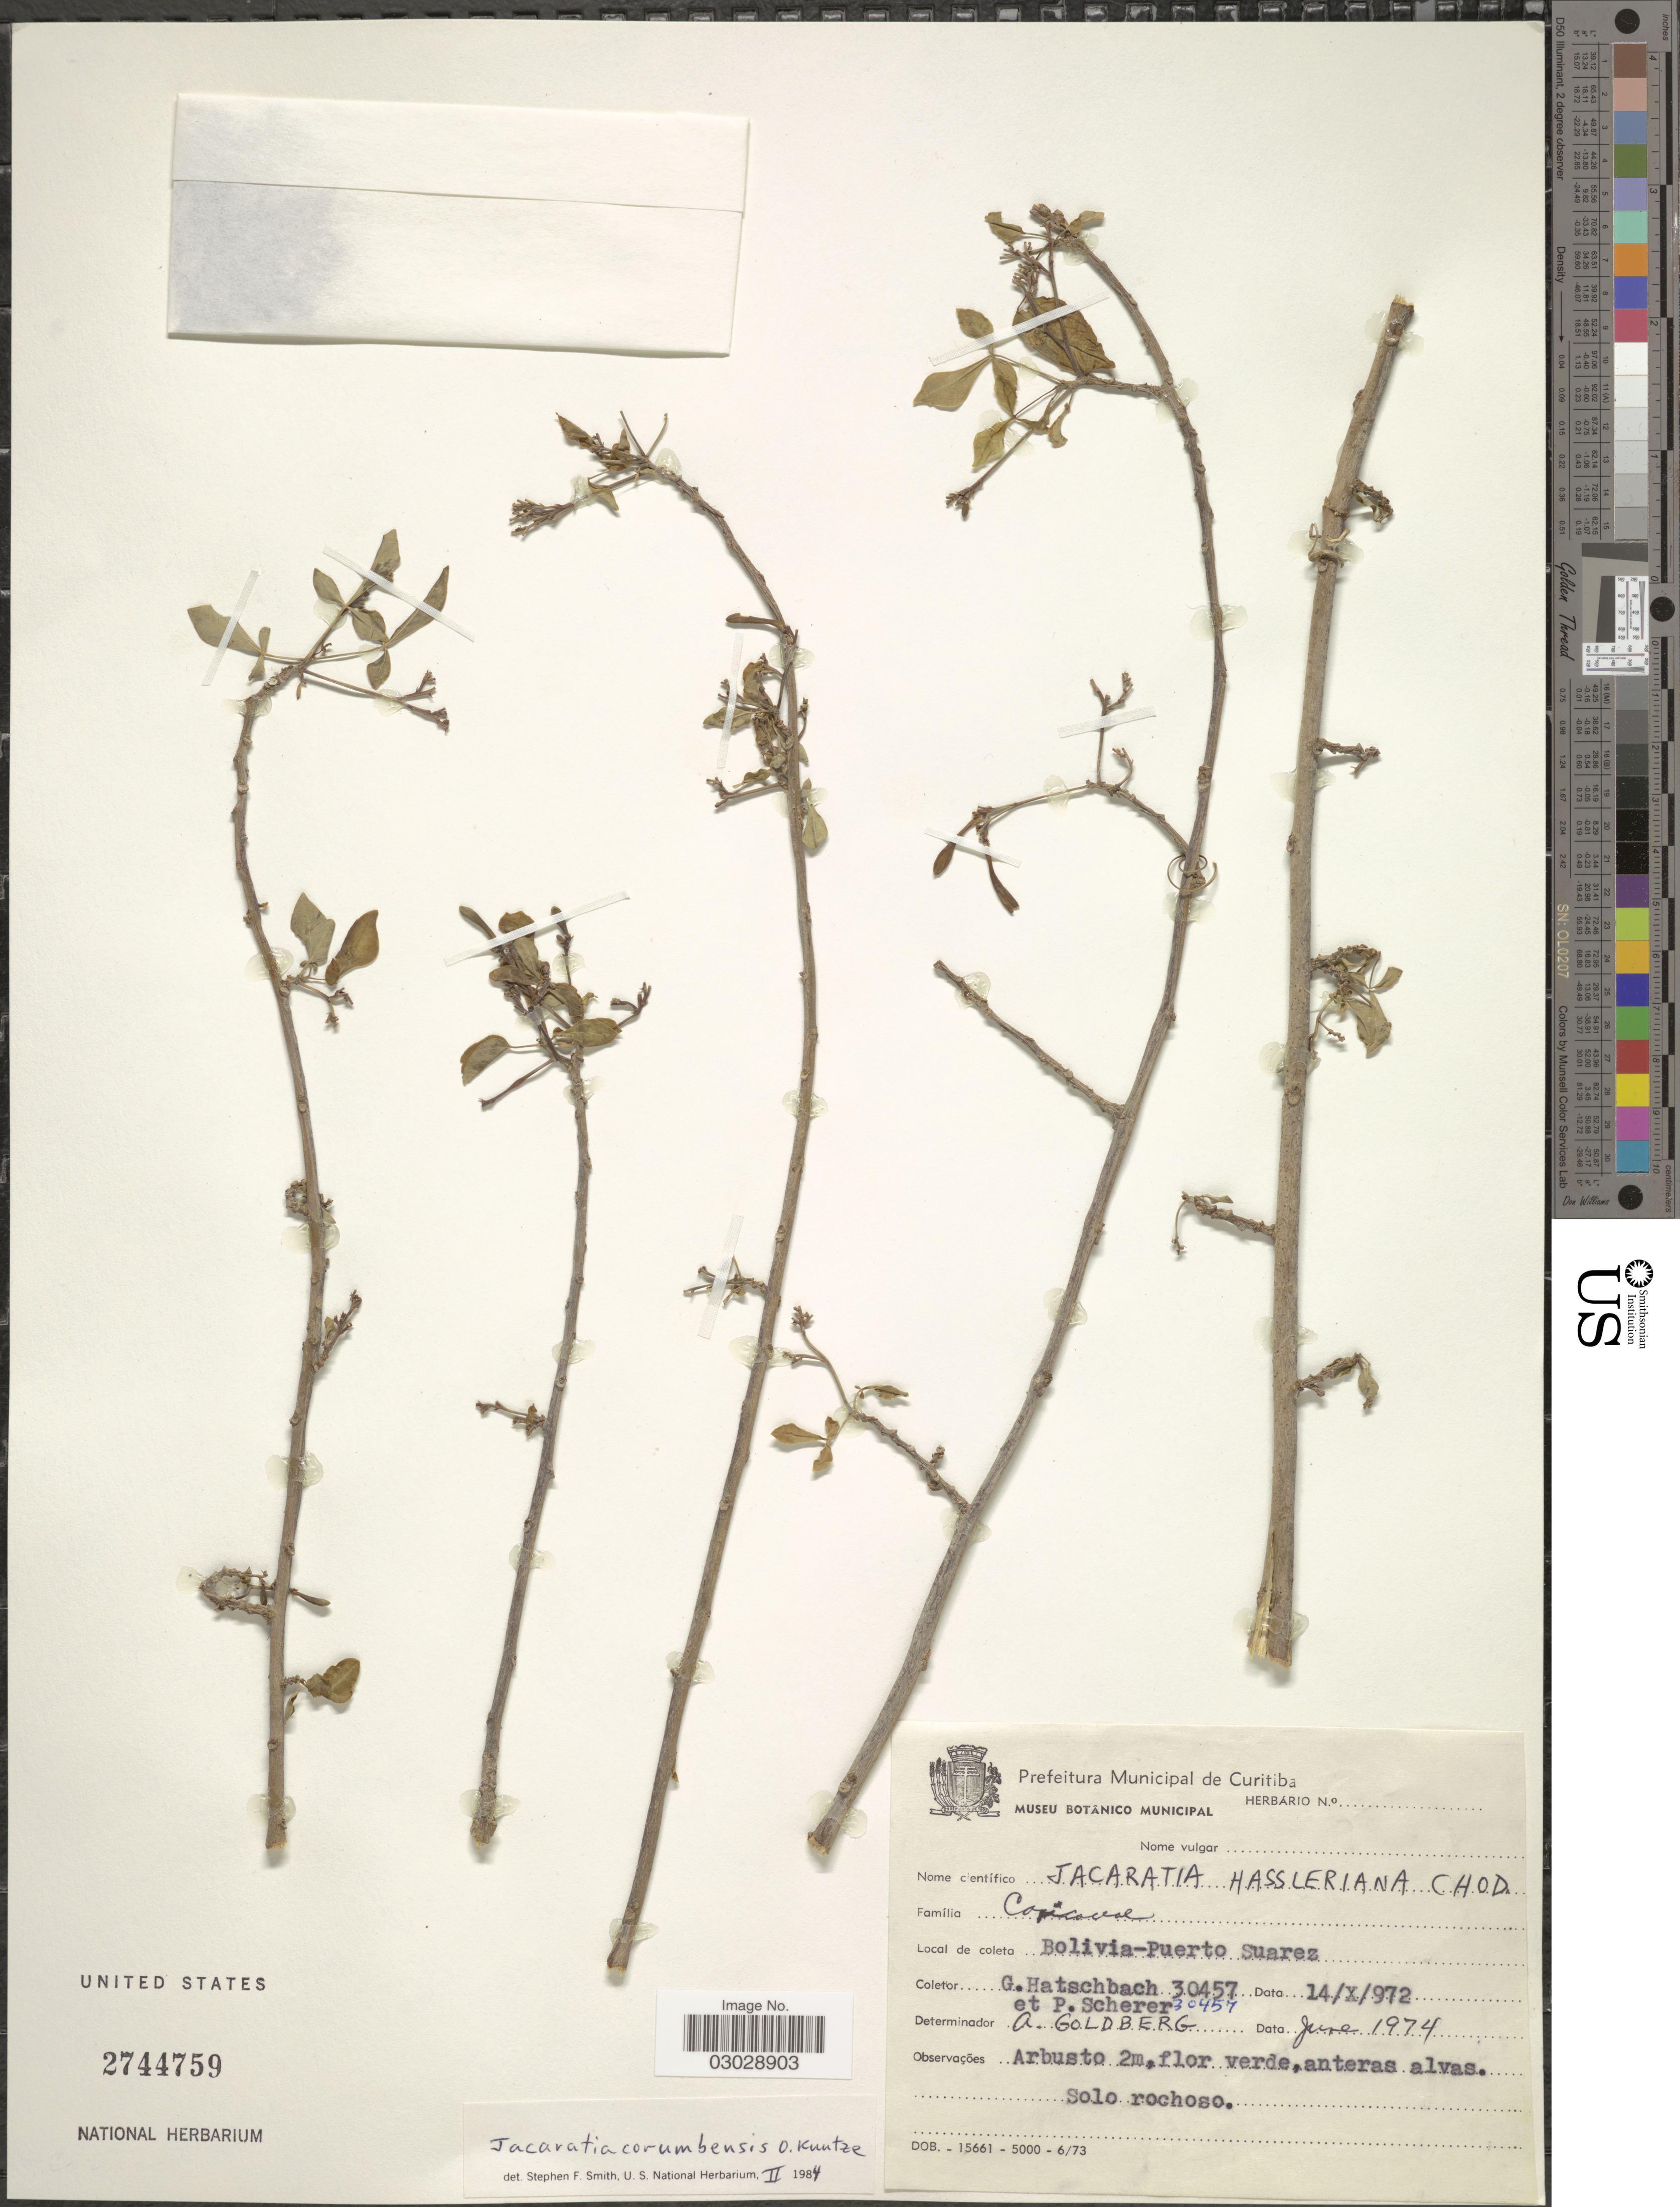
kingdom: Plantae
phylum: Tracheophyta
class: Magnoliopsida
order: Brassicales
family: Caricaceae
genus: Jacaratia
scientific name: Jacaratia corumbensis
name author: Kuntze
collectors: G. Hatschbach & P. Scherer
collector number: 30457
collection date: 1972-10-14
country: Bolivia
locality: Puerto Suarez.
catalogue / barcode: US 2744759